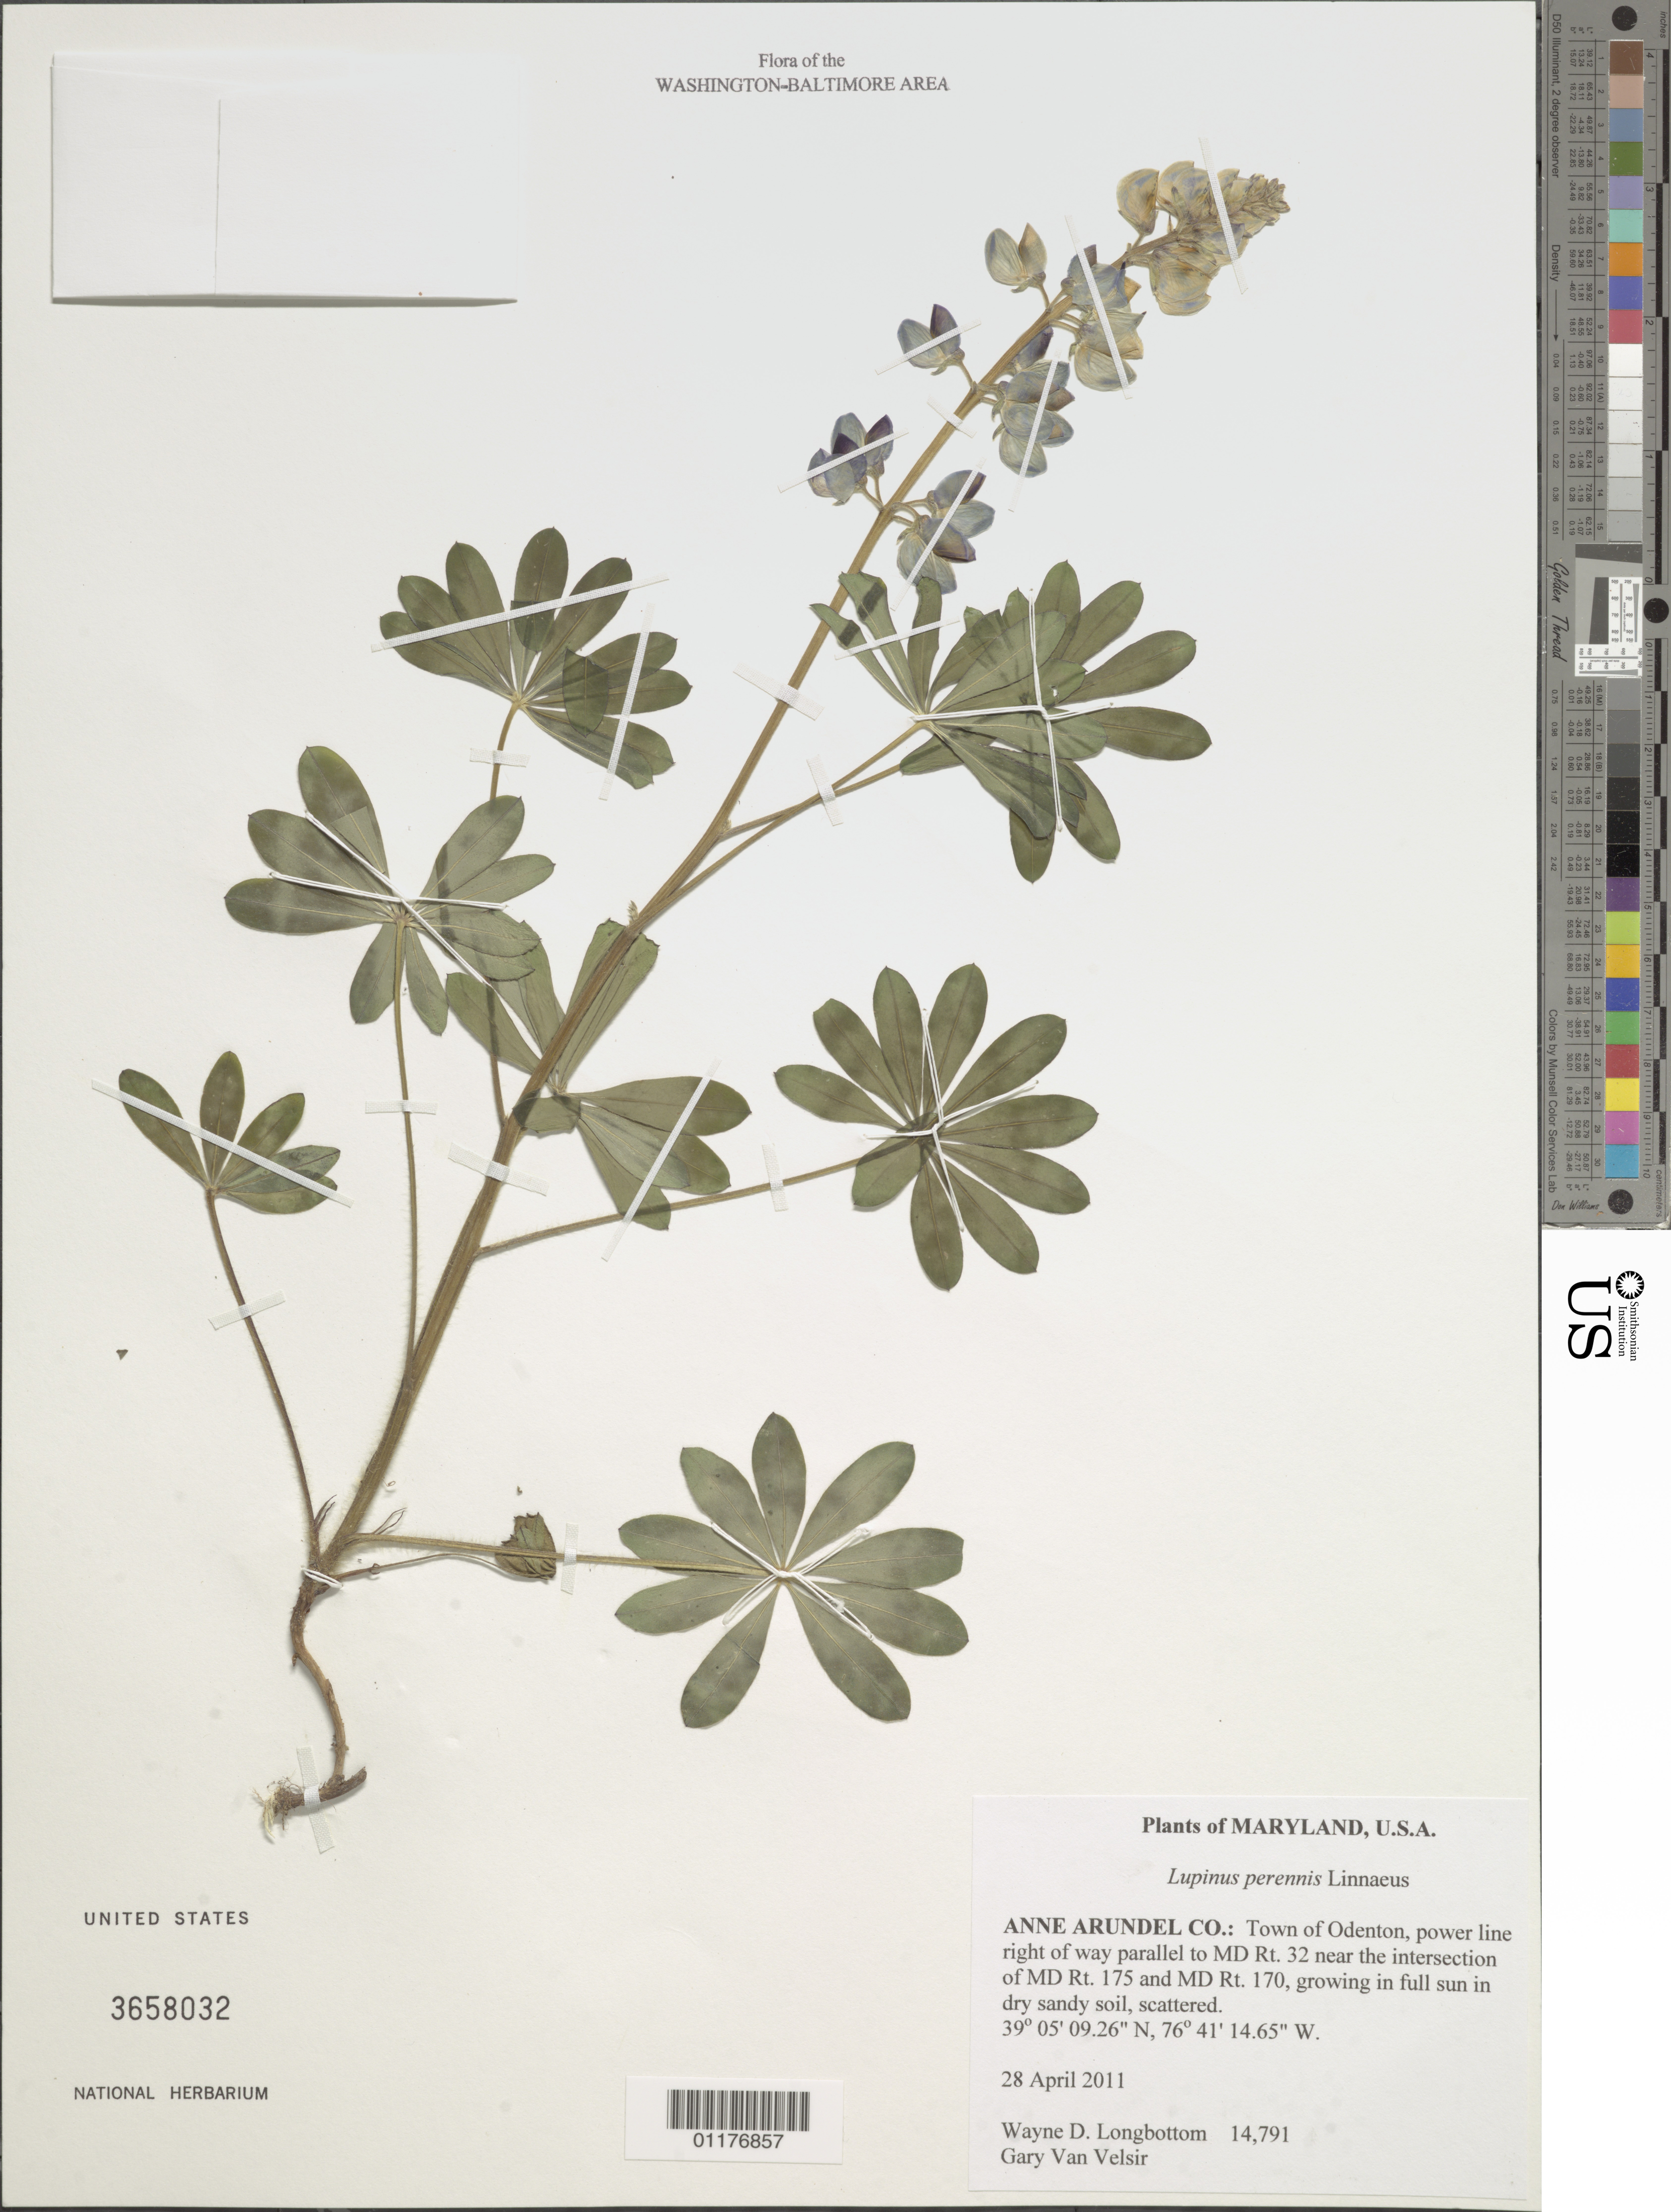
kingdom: Plantae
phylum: Tracheophyta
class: Magnoliopsida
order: Fabales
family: Fabaceae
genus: Lupinus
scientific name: Lupinus perennis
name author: L.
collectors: W. D. Longbottom & G. Van Velsir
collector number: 14791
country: United States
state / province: Maryland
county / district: Anne Arundel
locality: Odenton, power line right of way parallel to MD Rt. 32 near the intersection of Md Rt. 175 and MD Rt. 170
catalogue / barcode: US 3658032